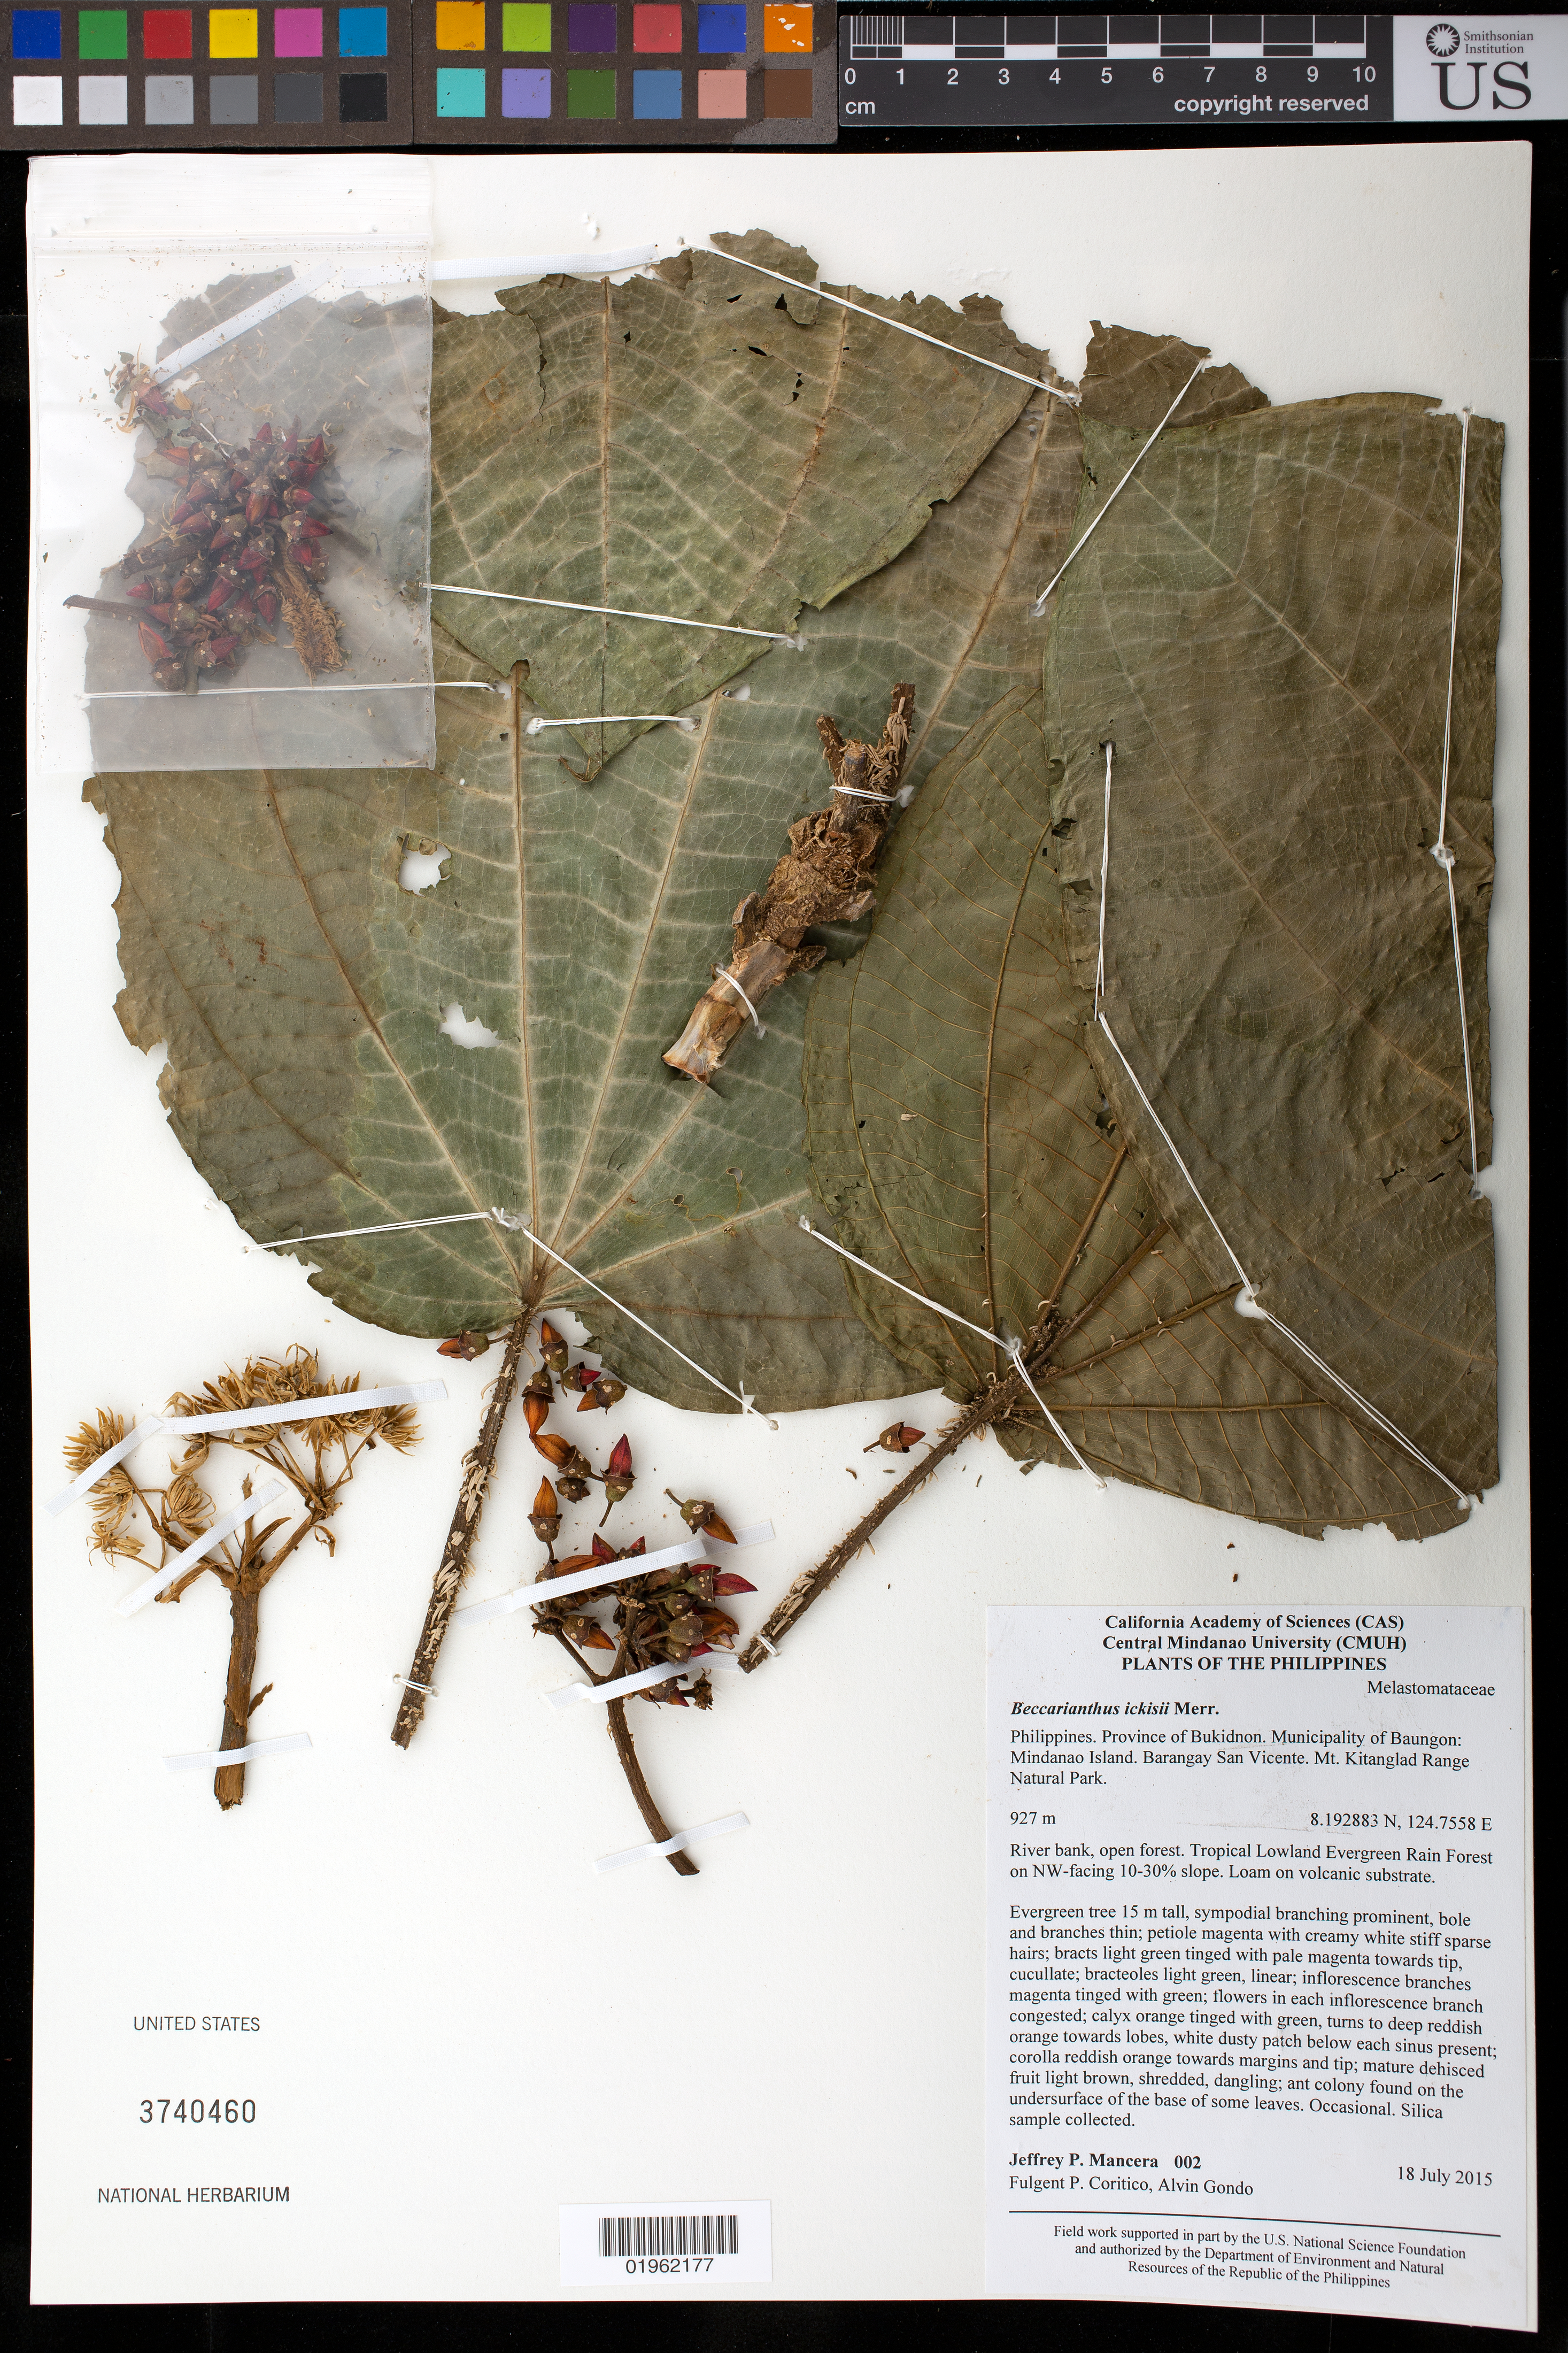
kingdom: Plantae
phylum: Tracheophyta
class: Magnoliopsida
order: Myrtales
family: Melastomataceae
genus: Beccarianthus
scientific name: Beccarianthus ickisii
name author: Merr.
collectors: J. Mancera & J. Opiso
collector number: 002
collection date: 2015-07-18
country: Philippines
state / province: Northern Mindanao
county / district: Bukidnon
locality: Mindanao Island. Barangay San Vincente, Mt. Kitanglad Range Natural Park.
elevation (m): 927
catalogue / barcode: US 3740460